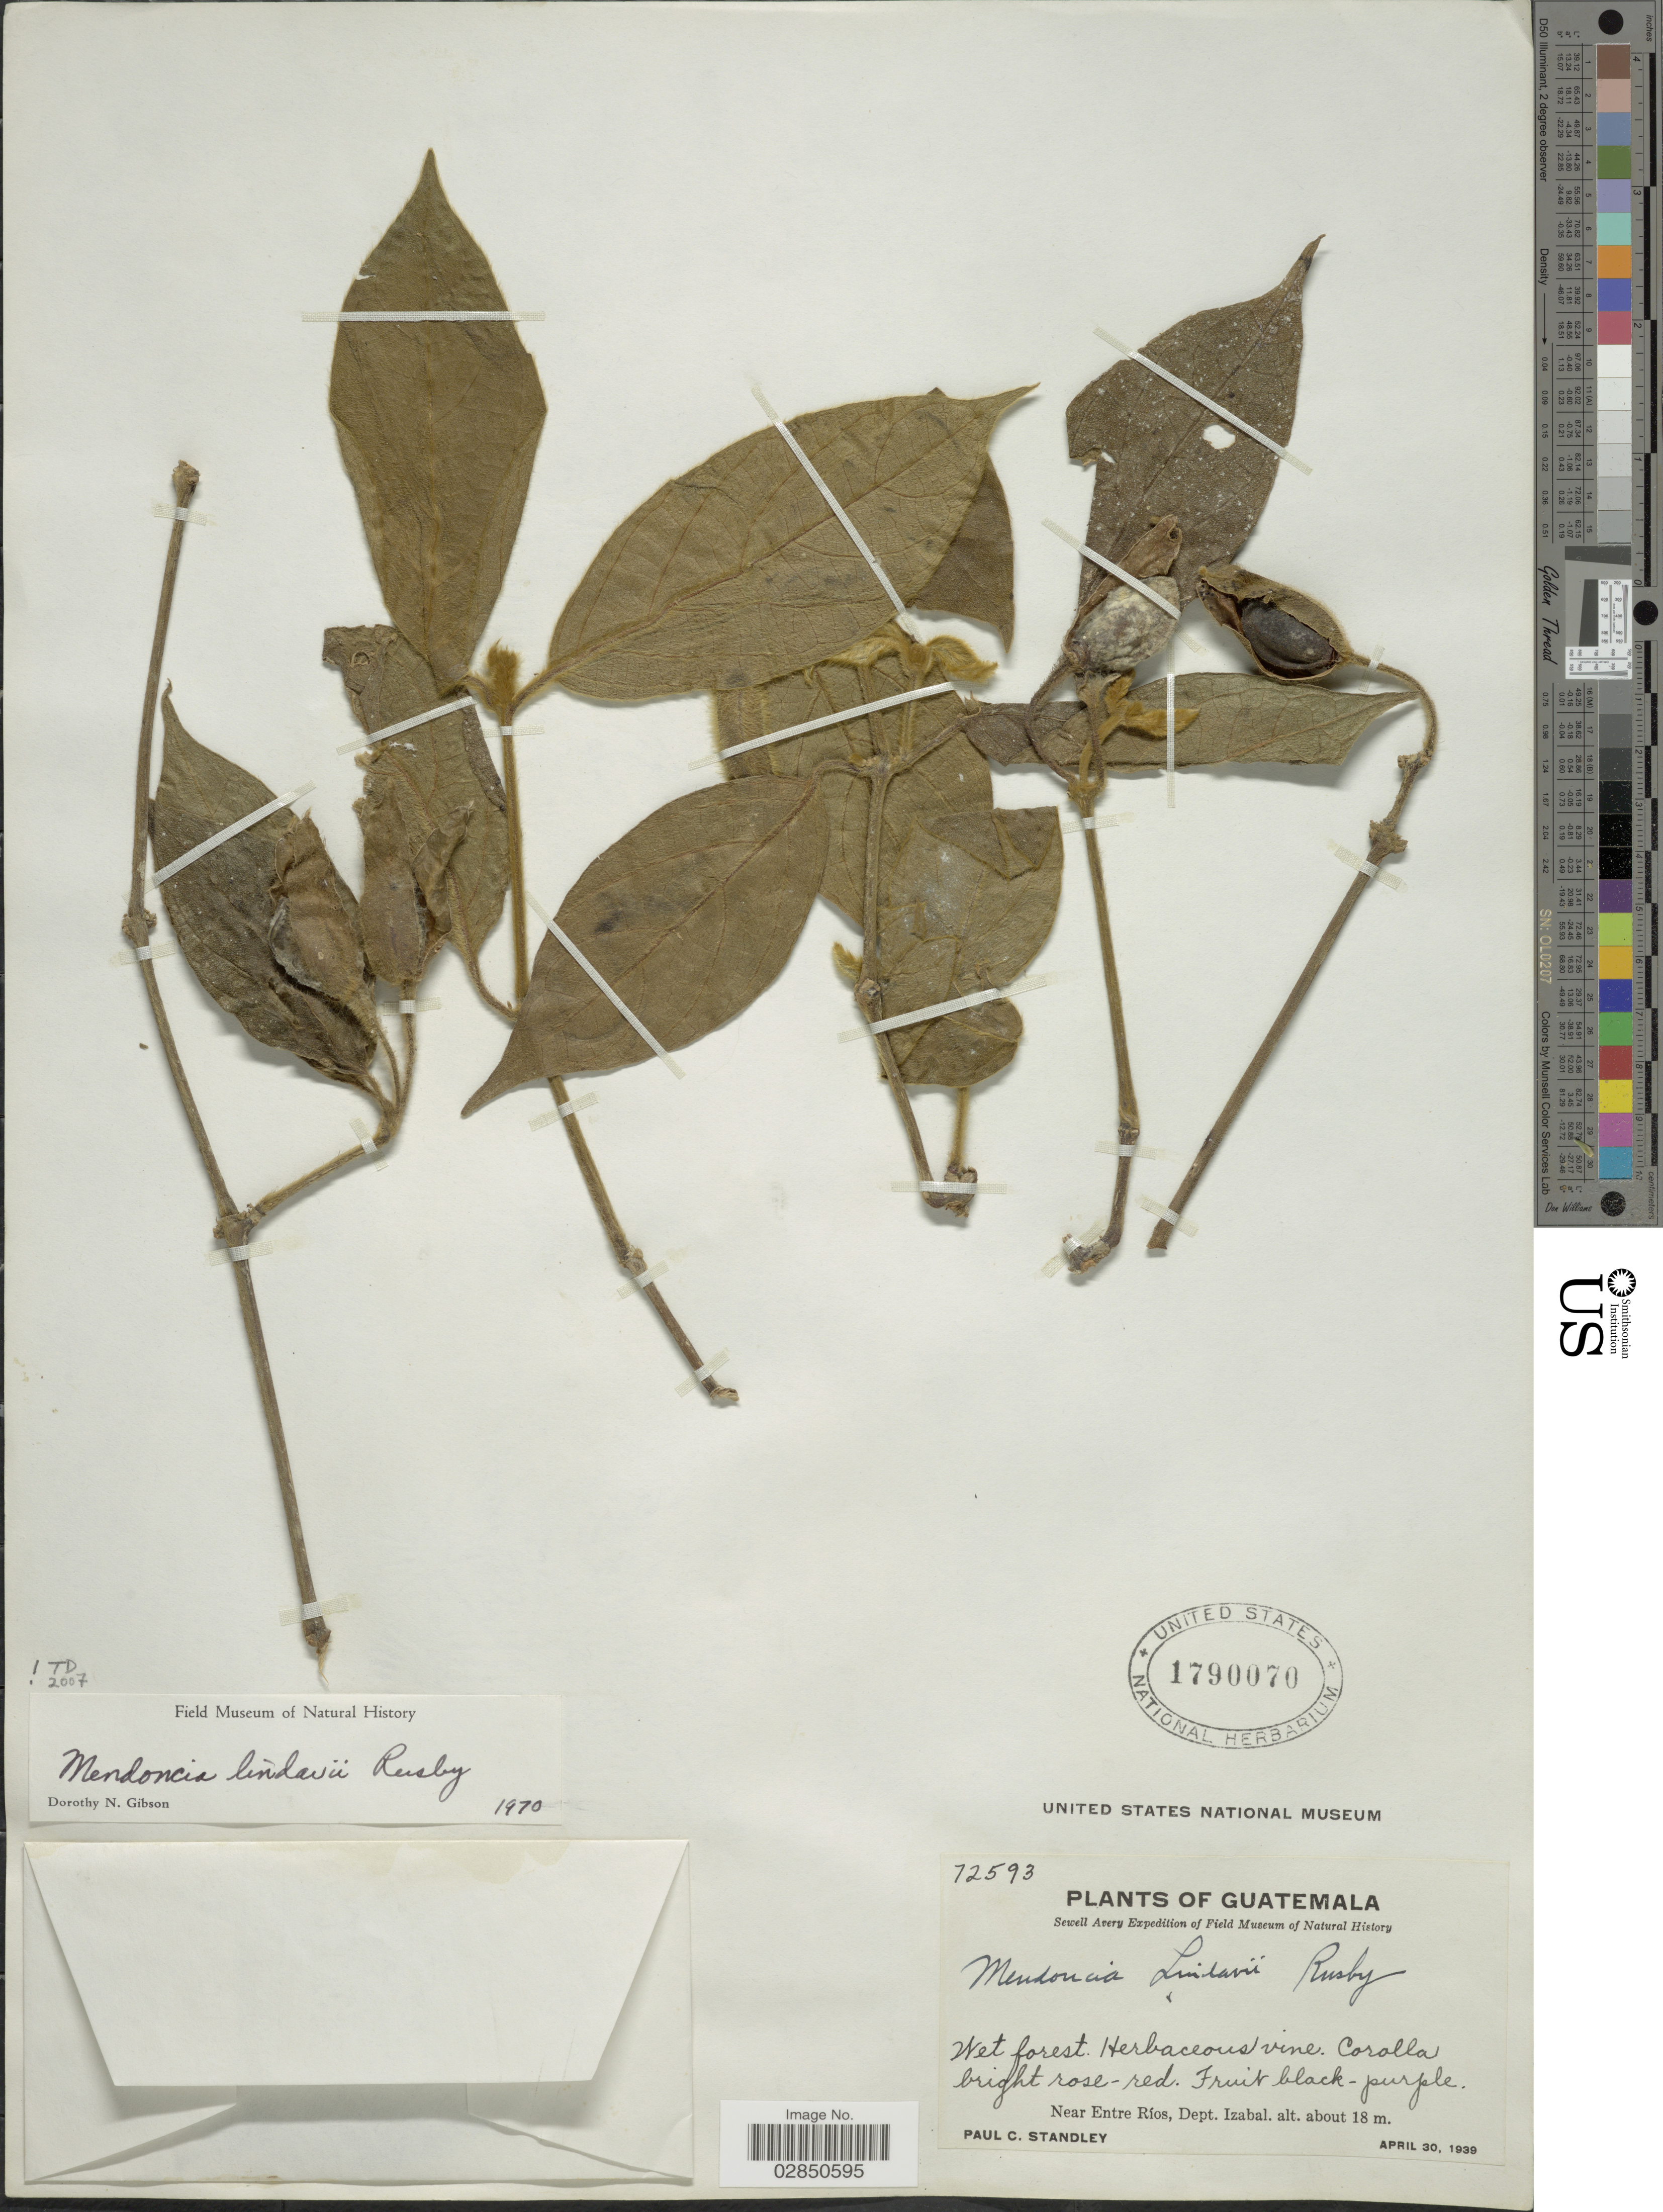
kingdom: Plantae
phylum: Tracheophyta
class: Magnoliopsida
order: Lamiales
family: Acanthaceae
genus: Mendoncia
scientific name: Mendoncia lindavii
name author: Rusby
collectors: P. C. Standley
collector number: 72593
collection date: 1939-09-30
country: Guatemala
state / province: Izabal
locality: Near Entre Ríos, Dept. Izabal.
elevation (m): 18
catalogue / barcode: US 1790070